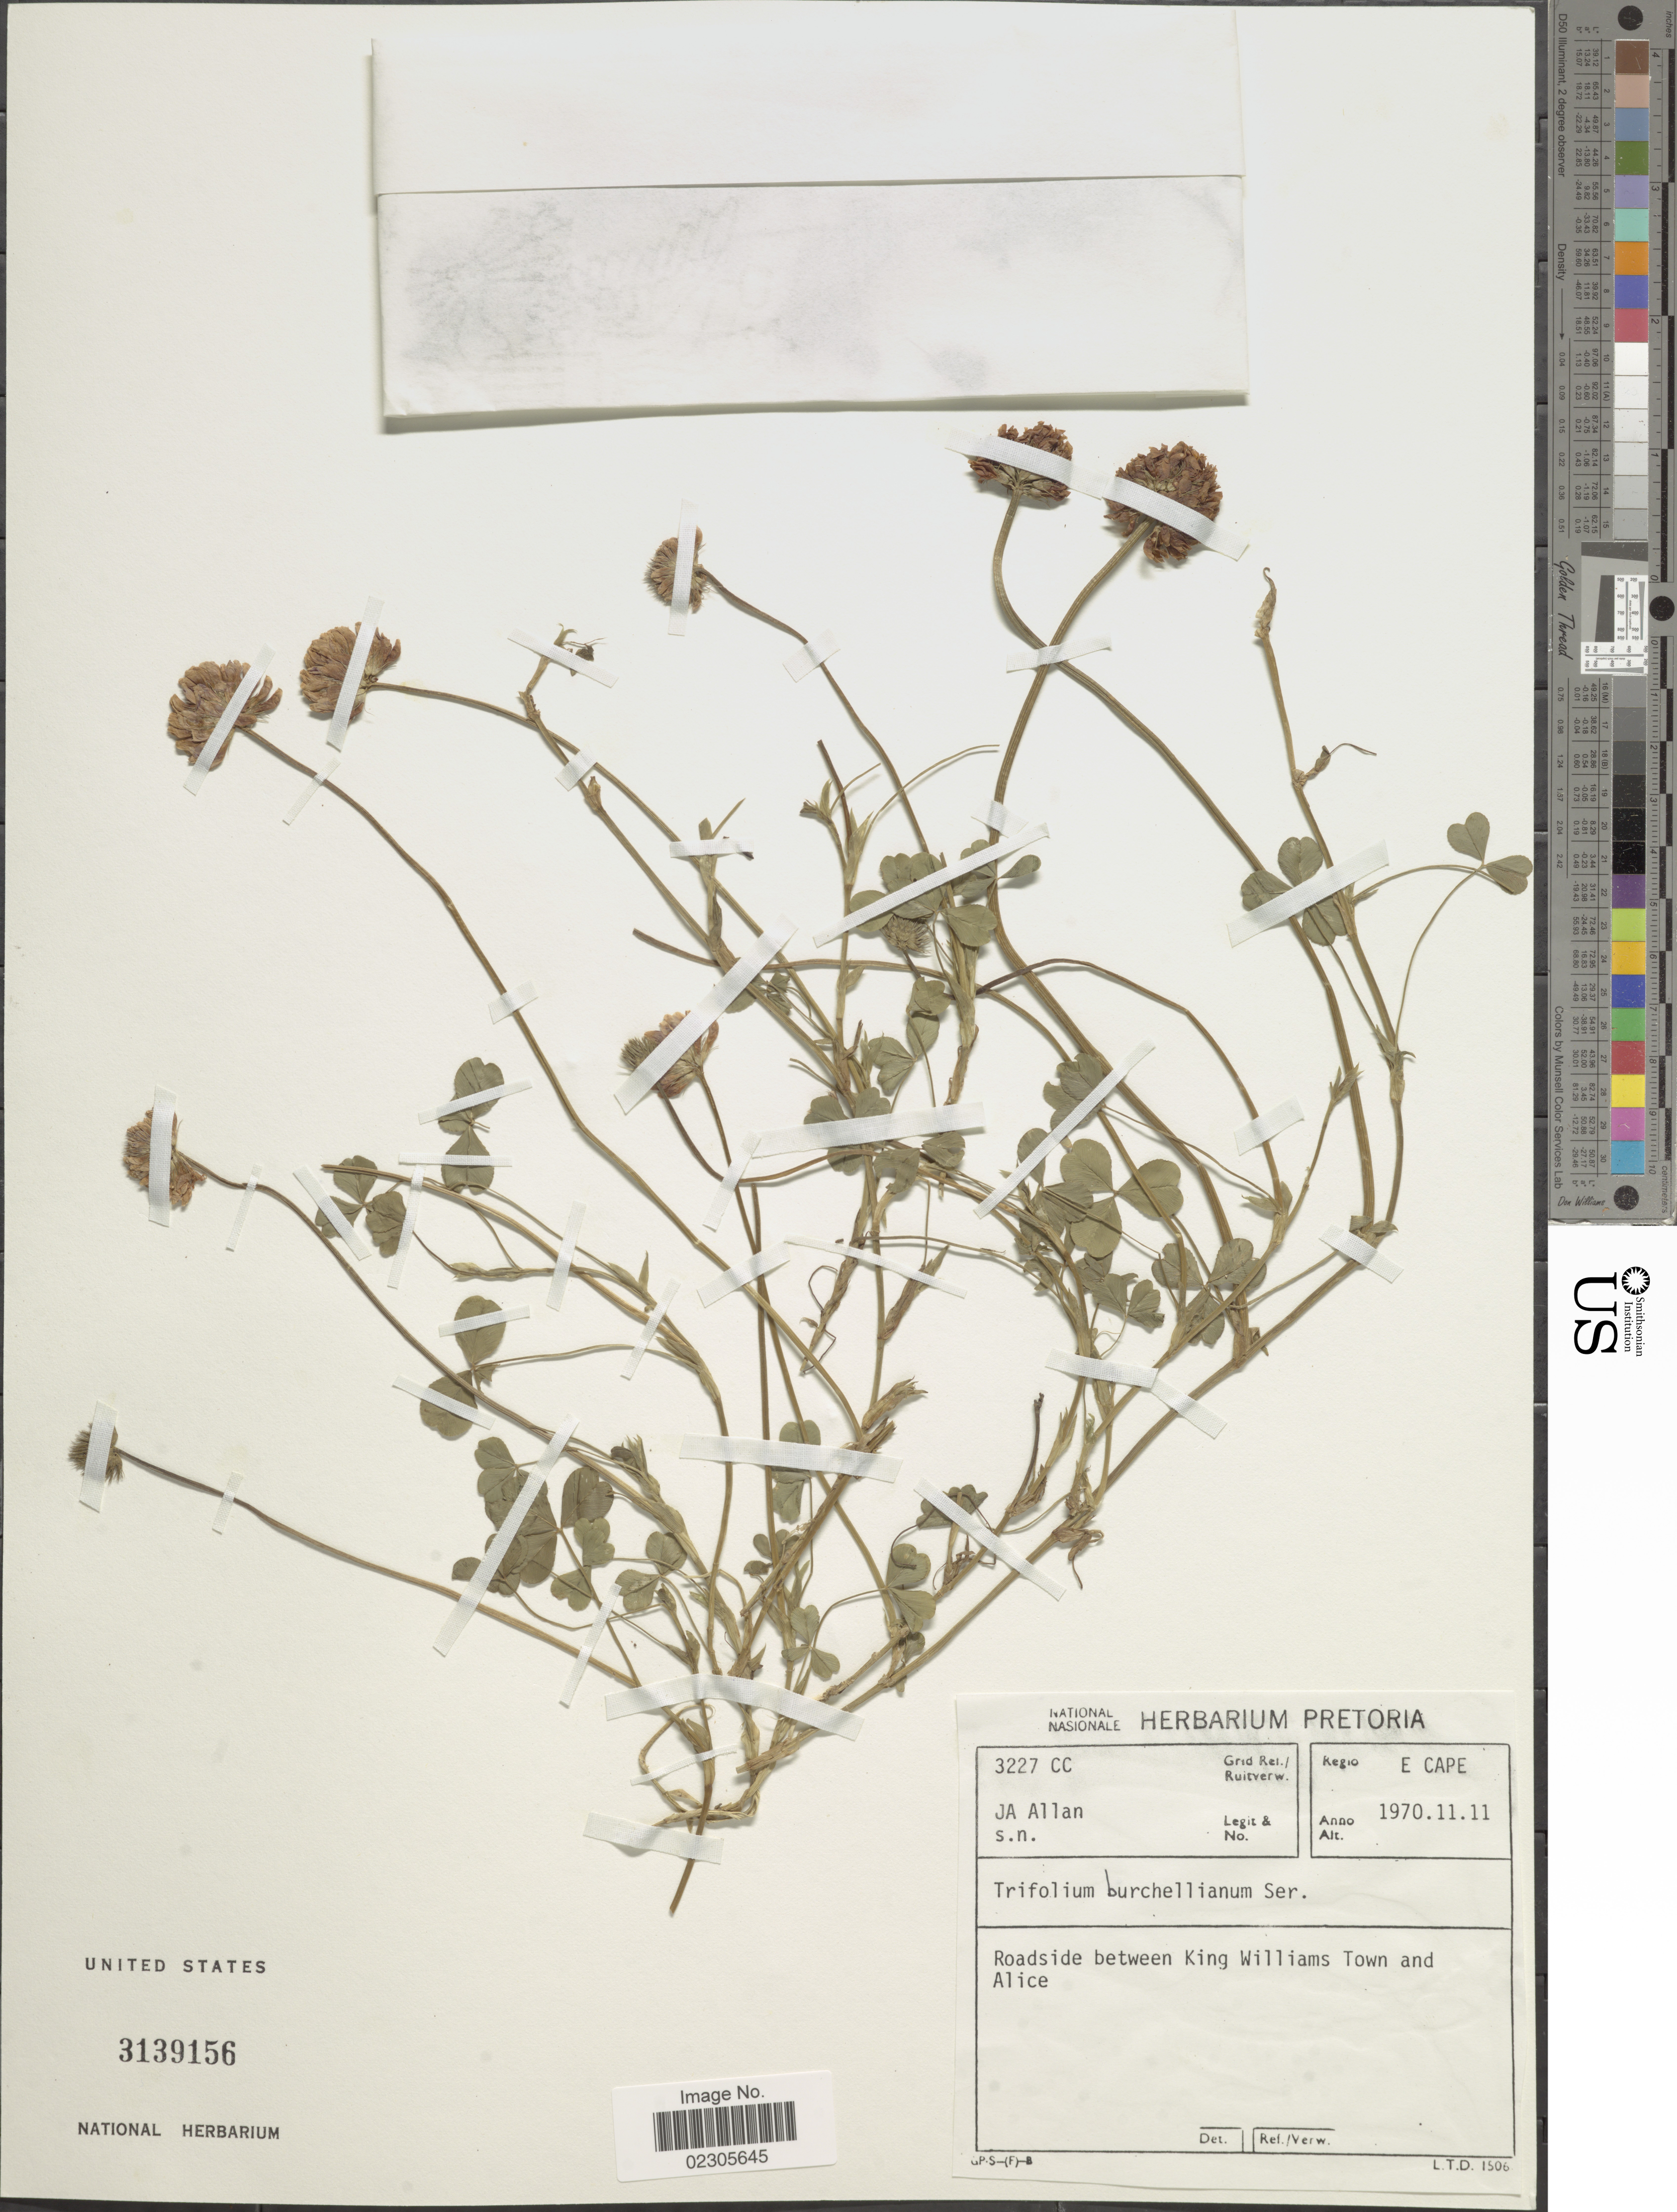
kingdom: Plantae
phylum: Tracheophyta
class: Magnoliopsida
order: Fabales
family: Fabaceae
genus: Trifolium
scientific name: Trifolium burchellianum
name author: Ser.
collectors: J. Allan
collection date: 1970-11-11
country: South Africa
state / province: Eastern Cape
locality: Regio E Cape, Roadside between King Williams Town and Alice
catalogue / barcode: US 3139156